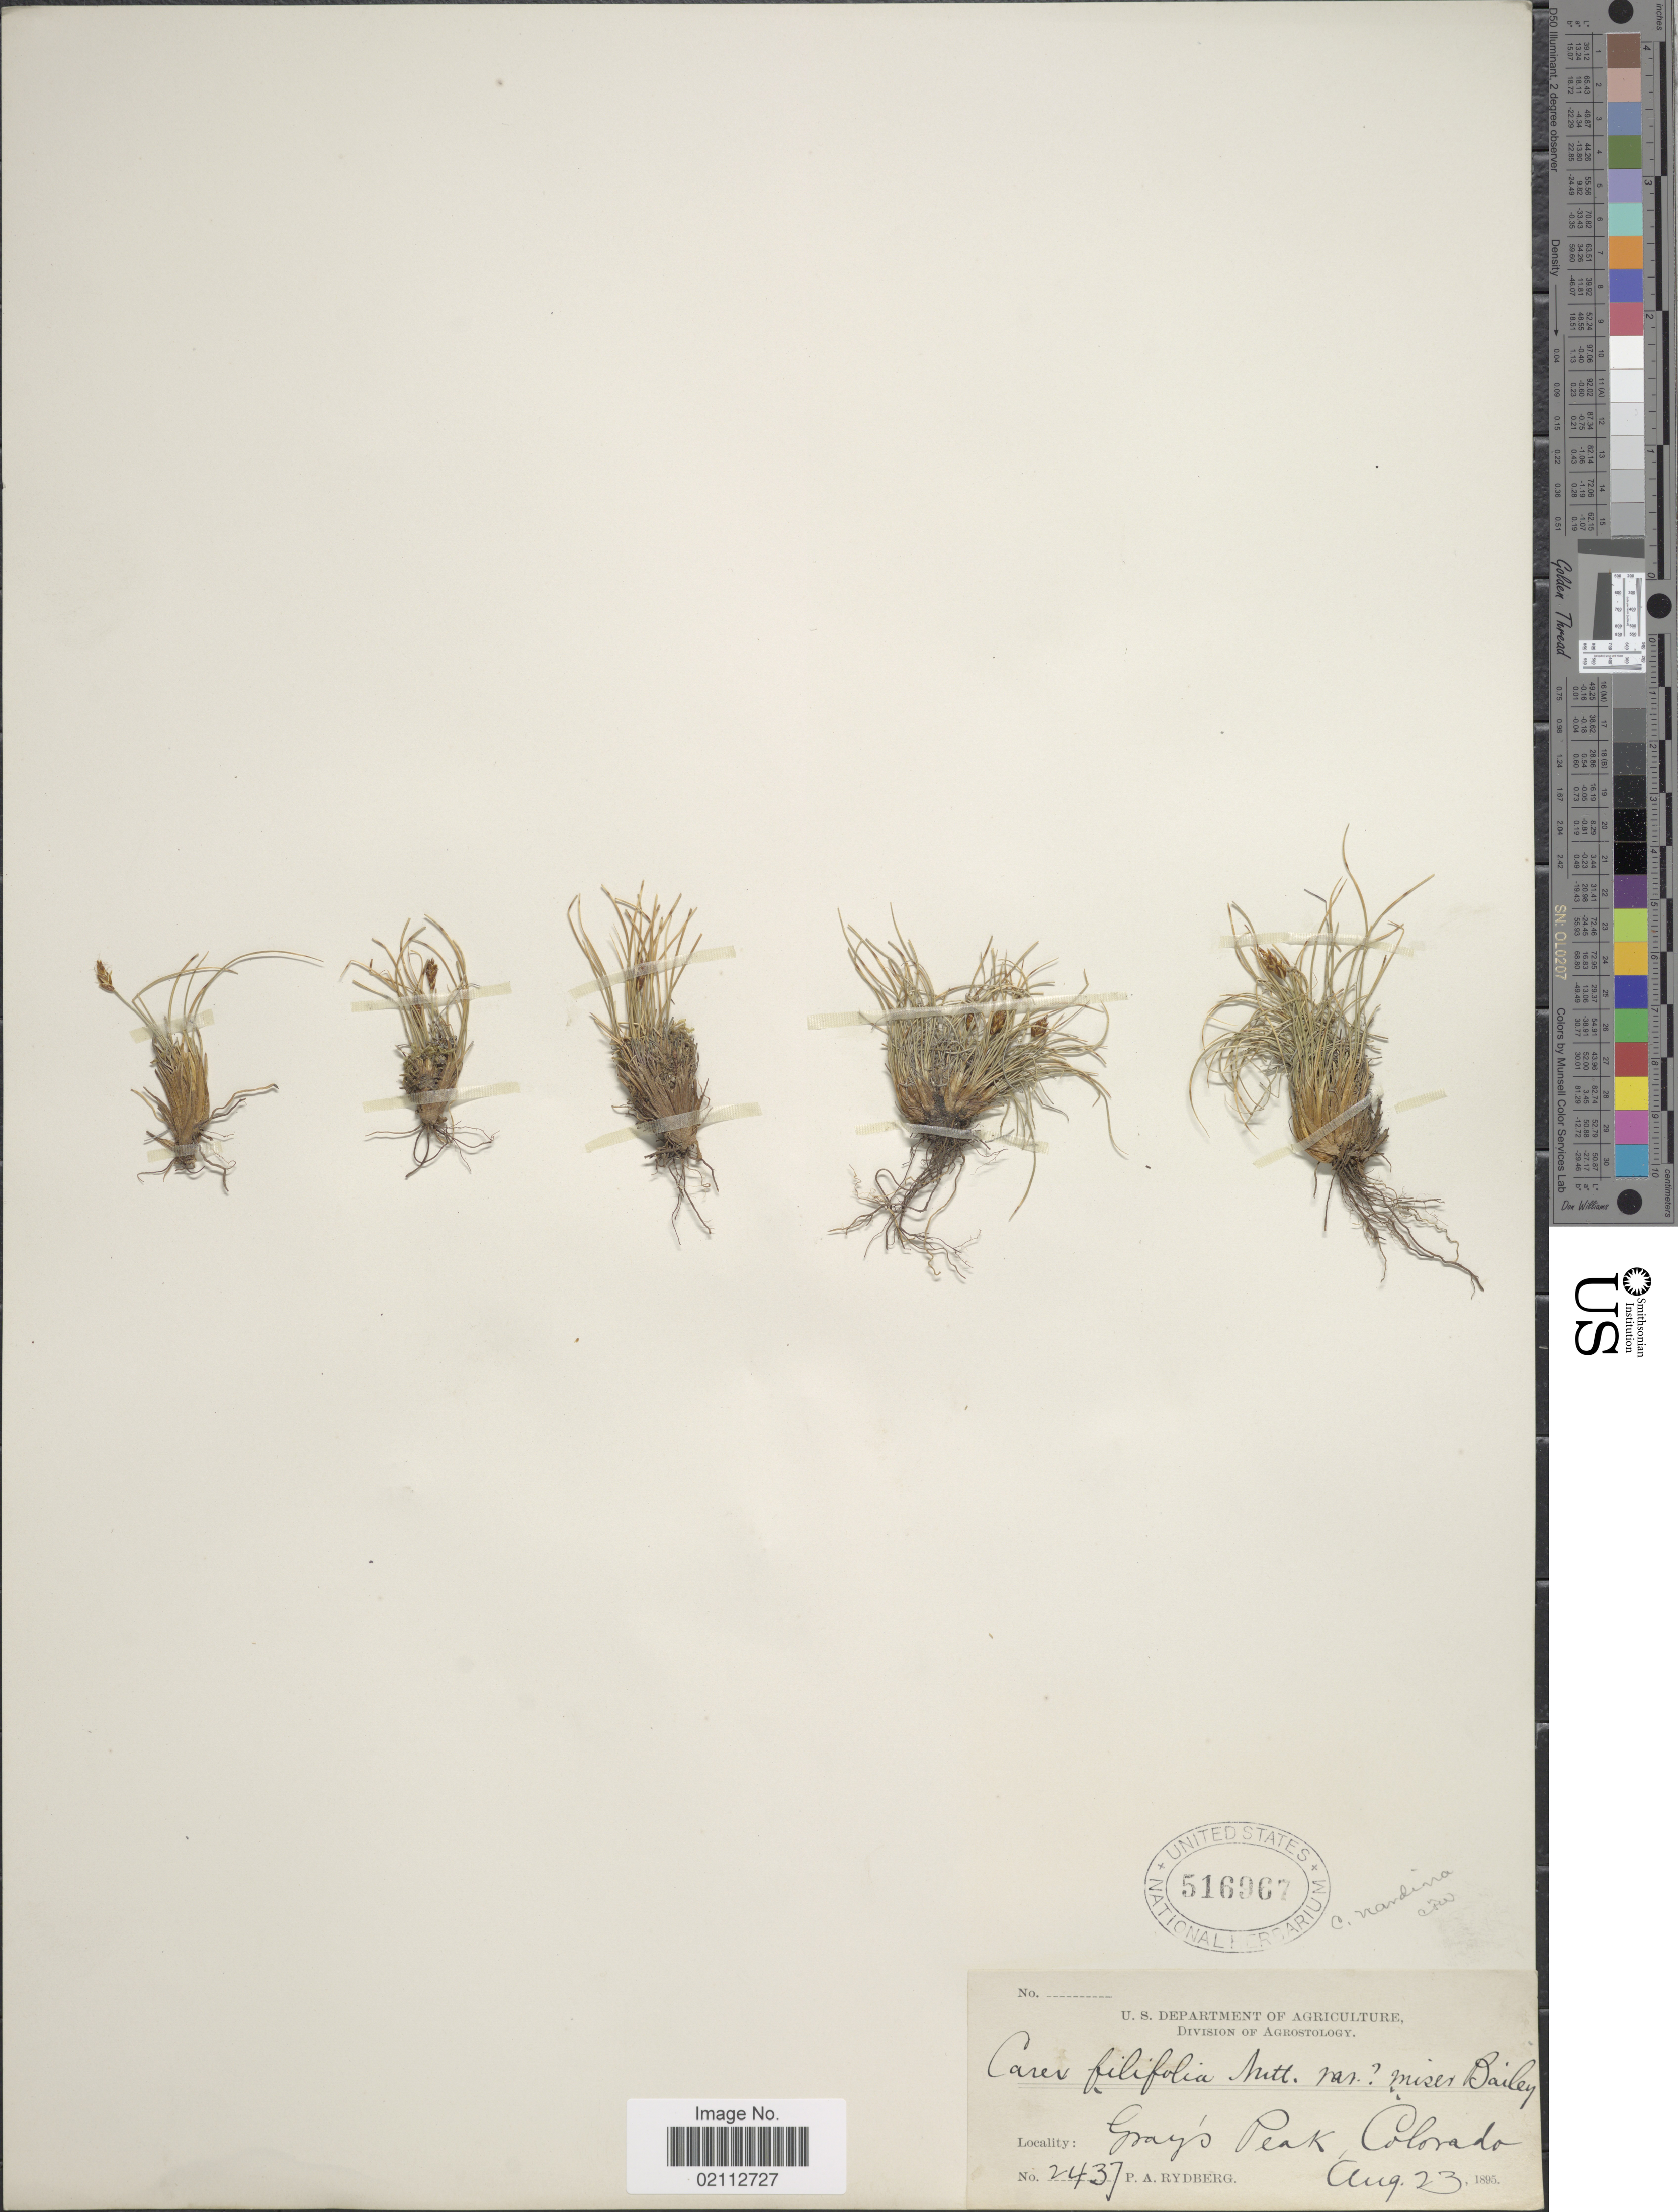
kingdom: Plantae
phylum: Tracheophyta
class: Liliopsida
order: Poales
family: Cyperaceae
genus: Carex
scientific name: Carex nardina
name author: (Hornem.) Fr.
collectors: P. A. Rydberg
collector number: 2437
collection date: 1895-08-23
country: United States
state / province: Colorado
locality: Gray's Peak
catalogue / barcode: US 516967